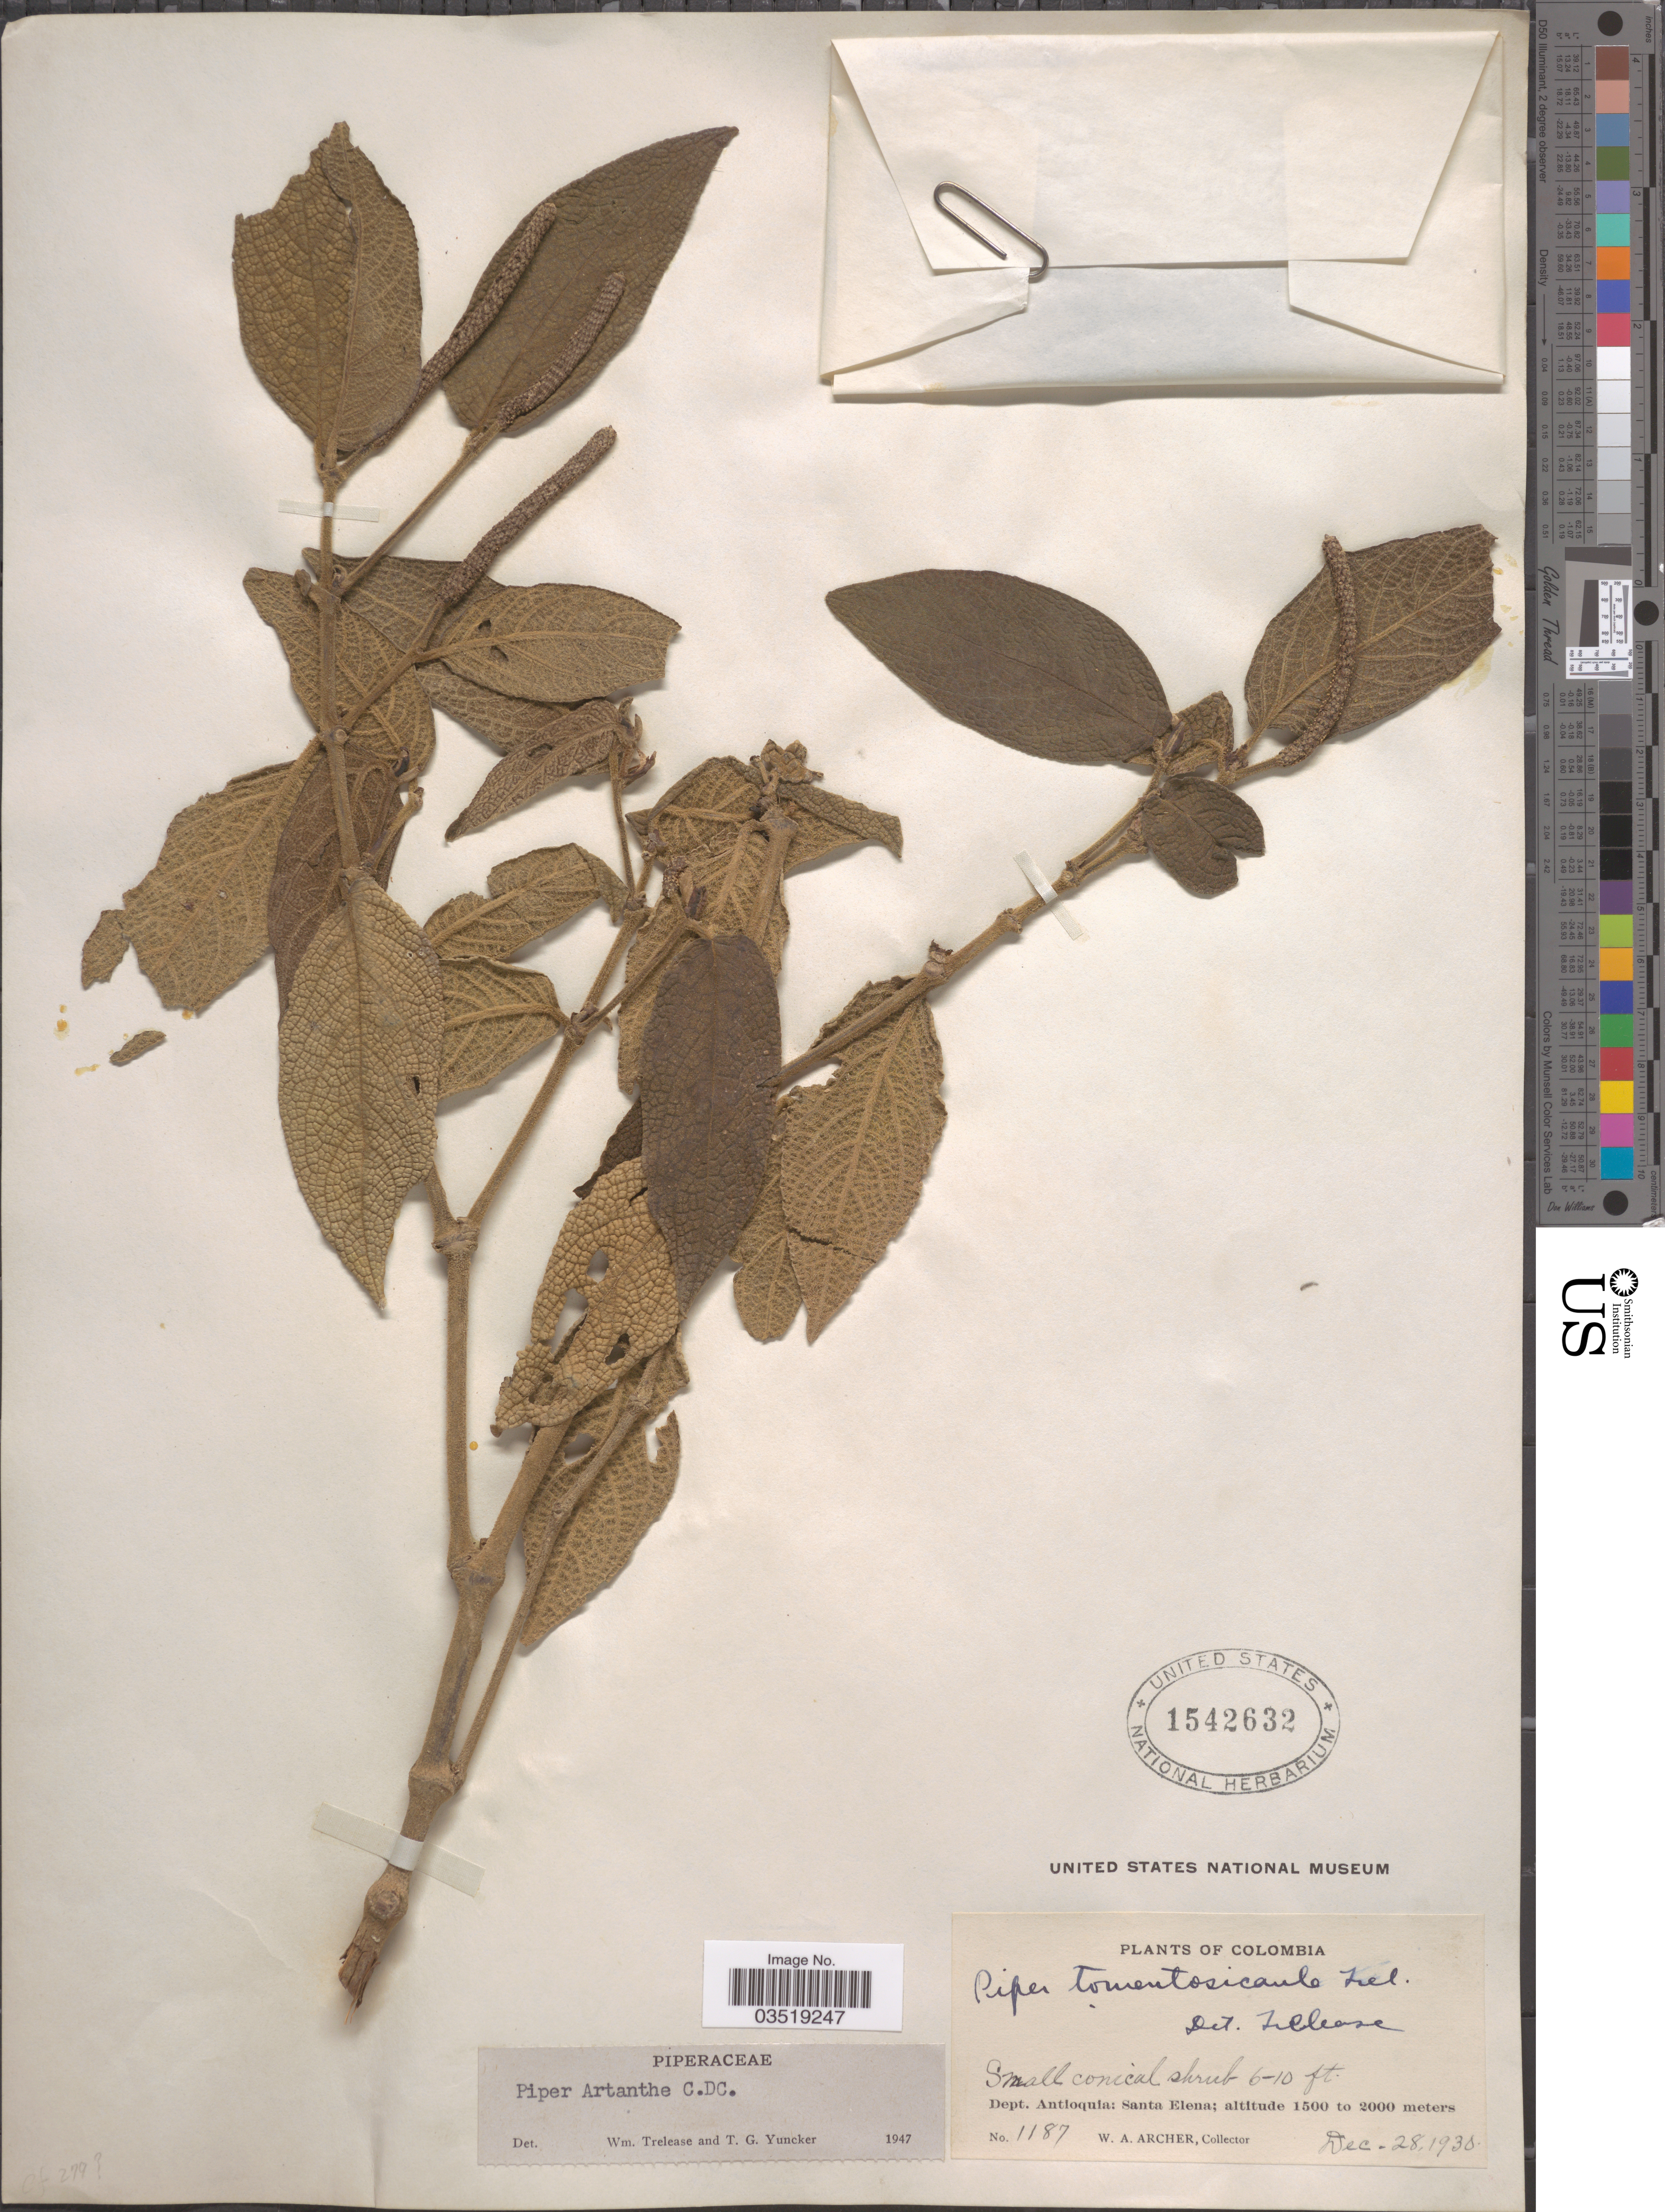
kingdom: Plantae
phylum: Tracheophyta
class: Magnoliopsida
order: Piperales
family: Piperaceae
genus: Piper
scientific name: Piper artanthe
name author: C. DC.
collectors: W. Archer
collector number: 1187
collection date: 1930-12-28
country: Colombia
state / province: Antioquia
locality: Dept. Antioquia: Santa Elena.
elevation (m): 1500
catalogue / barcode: US 1542632